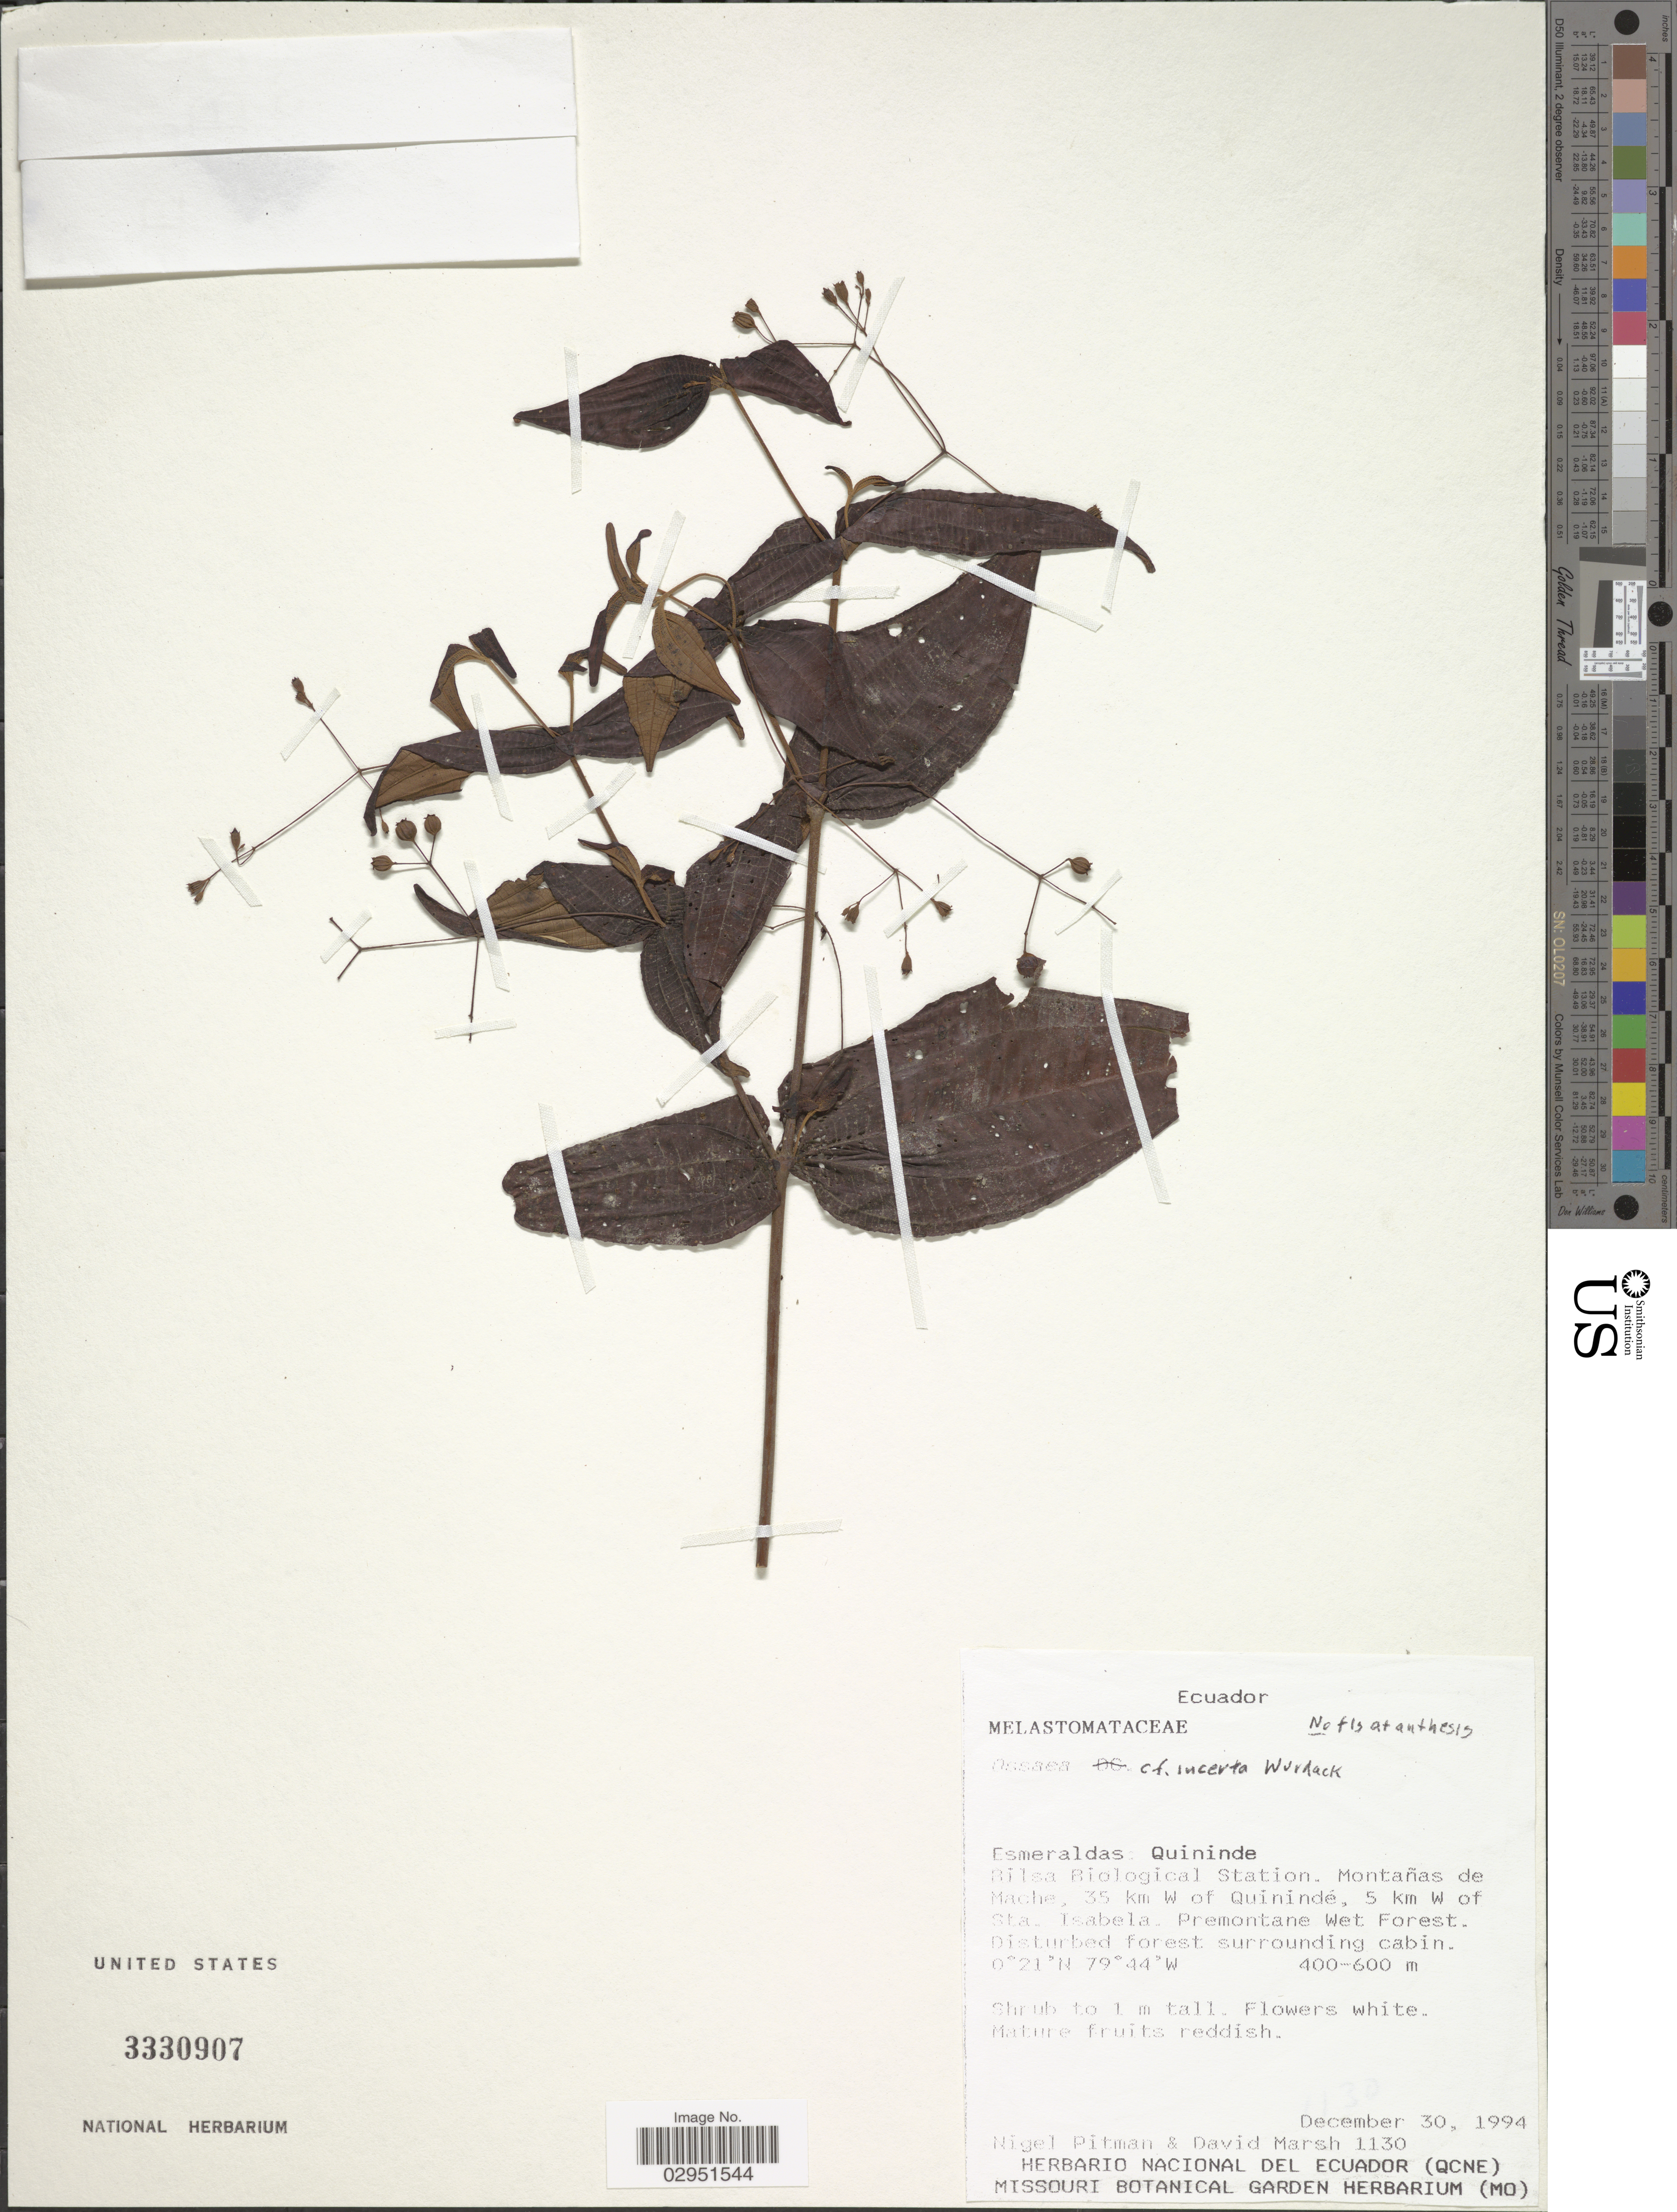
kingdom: Plantae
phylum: Tracheophyta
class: Magnoliopsida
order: Myrtales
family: Melastomataceae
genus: Ossaea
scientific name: Ossaea incerta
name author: Wurdack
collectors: N. Pitman & D. Marsh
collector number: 1130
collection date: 1994-12-30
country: Ecuador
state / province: Esmeraldas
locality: Quininde. Bilsa Biological Station. Montañas de Mache, 35 km W of Quinindé, 5 km W of Sta. Isabela.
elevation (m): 400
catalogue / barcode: US 3330907